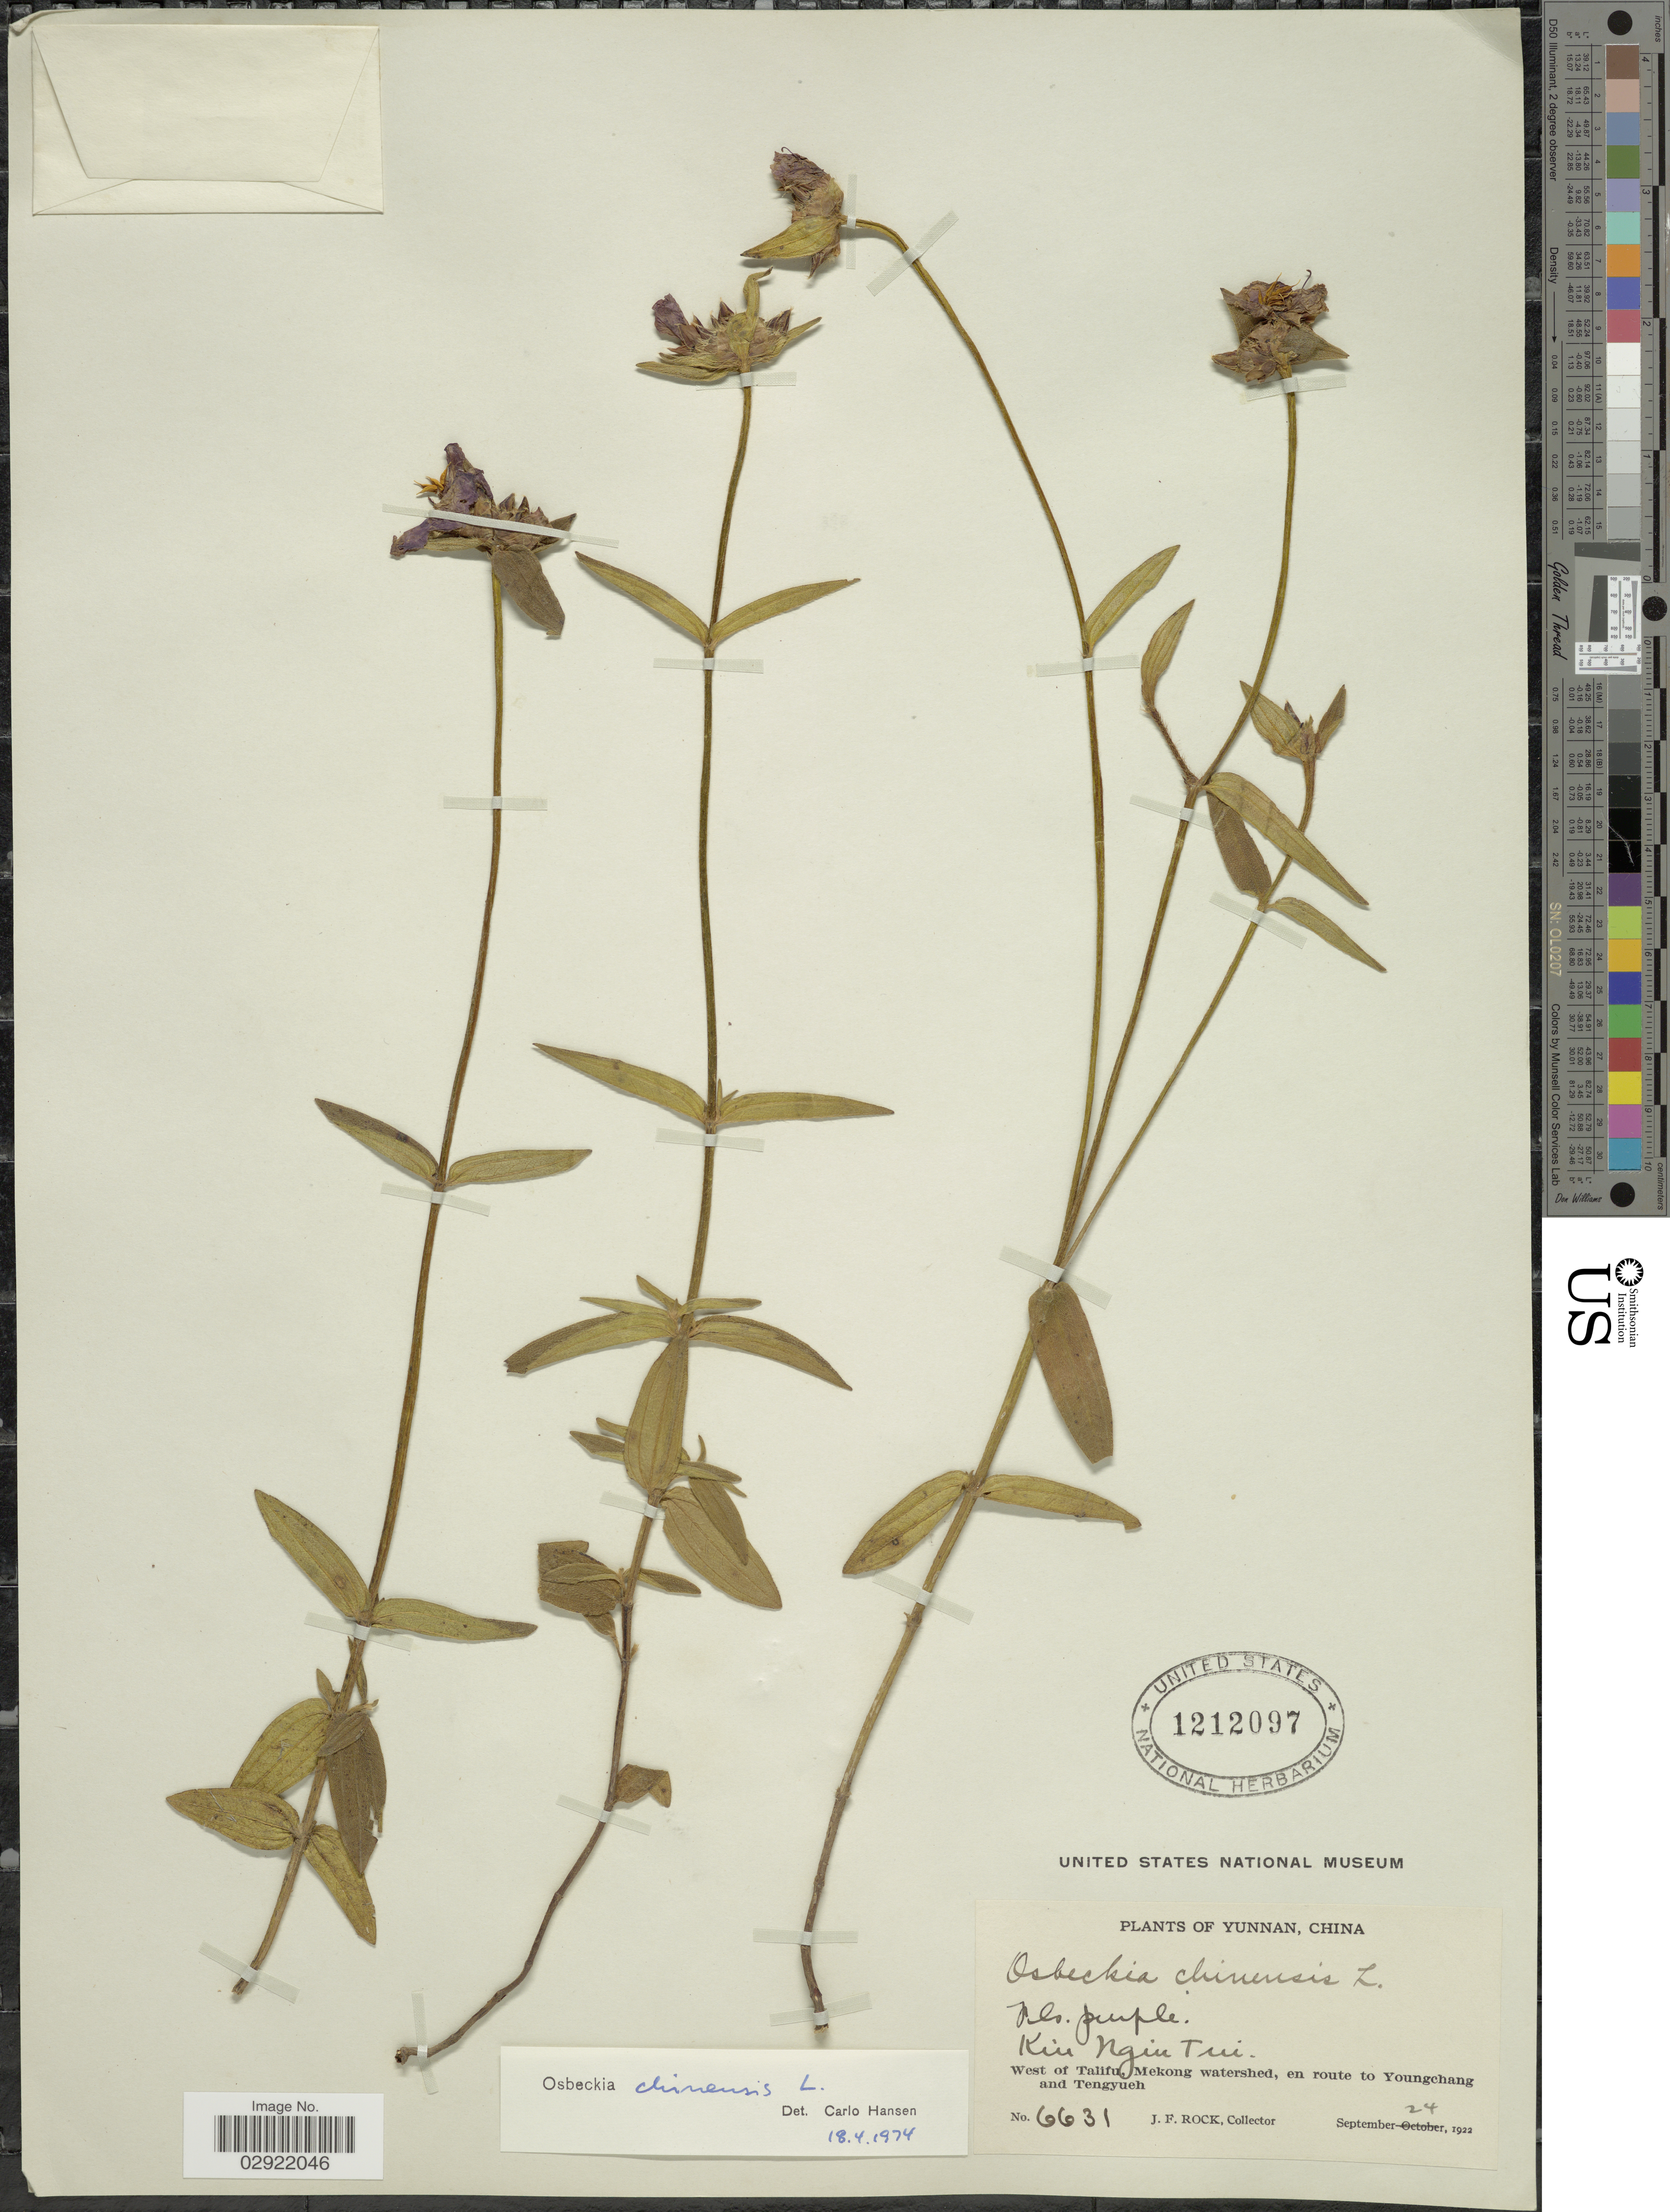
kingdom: Plantae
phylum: Tracheophyta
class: Magnoliopsida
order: Myrtales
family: Melastomataceae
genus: Osbeckia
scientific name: Osbeckia chinensis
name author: L.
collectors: J. Rock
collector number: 6631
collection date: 1922-09-24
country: China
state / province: Yunnan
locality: Kiu Ngiu Tui. West of Talifu, Mekong watershed, en route to Youngchang and Tengyueh.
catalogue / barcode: US 1212097